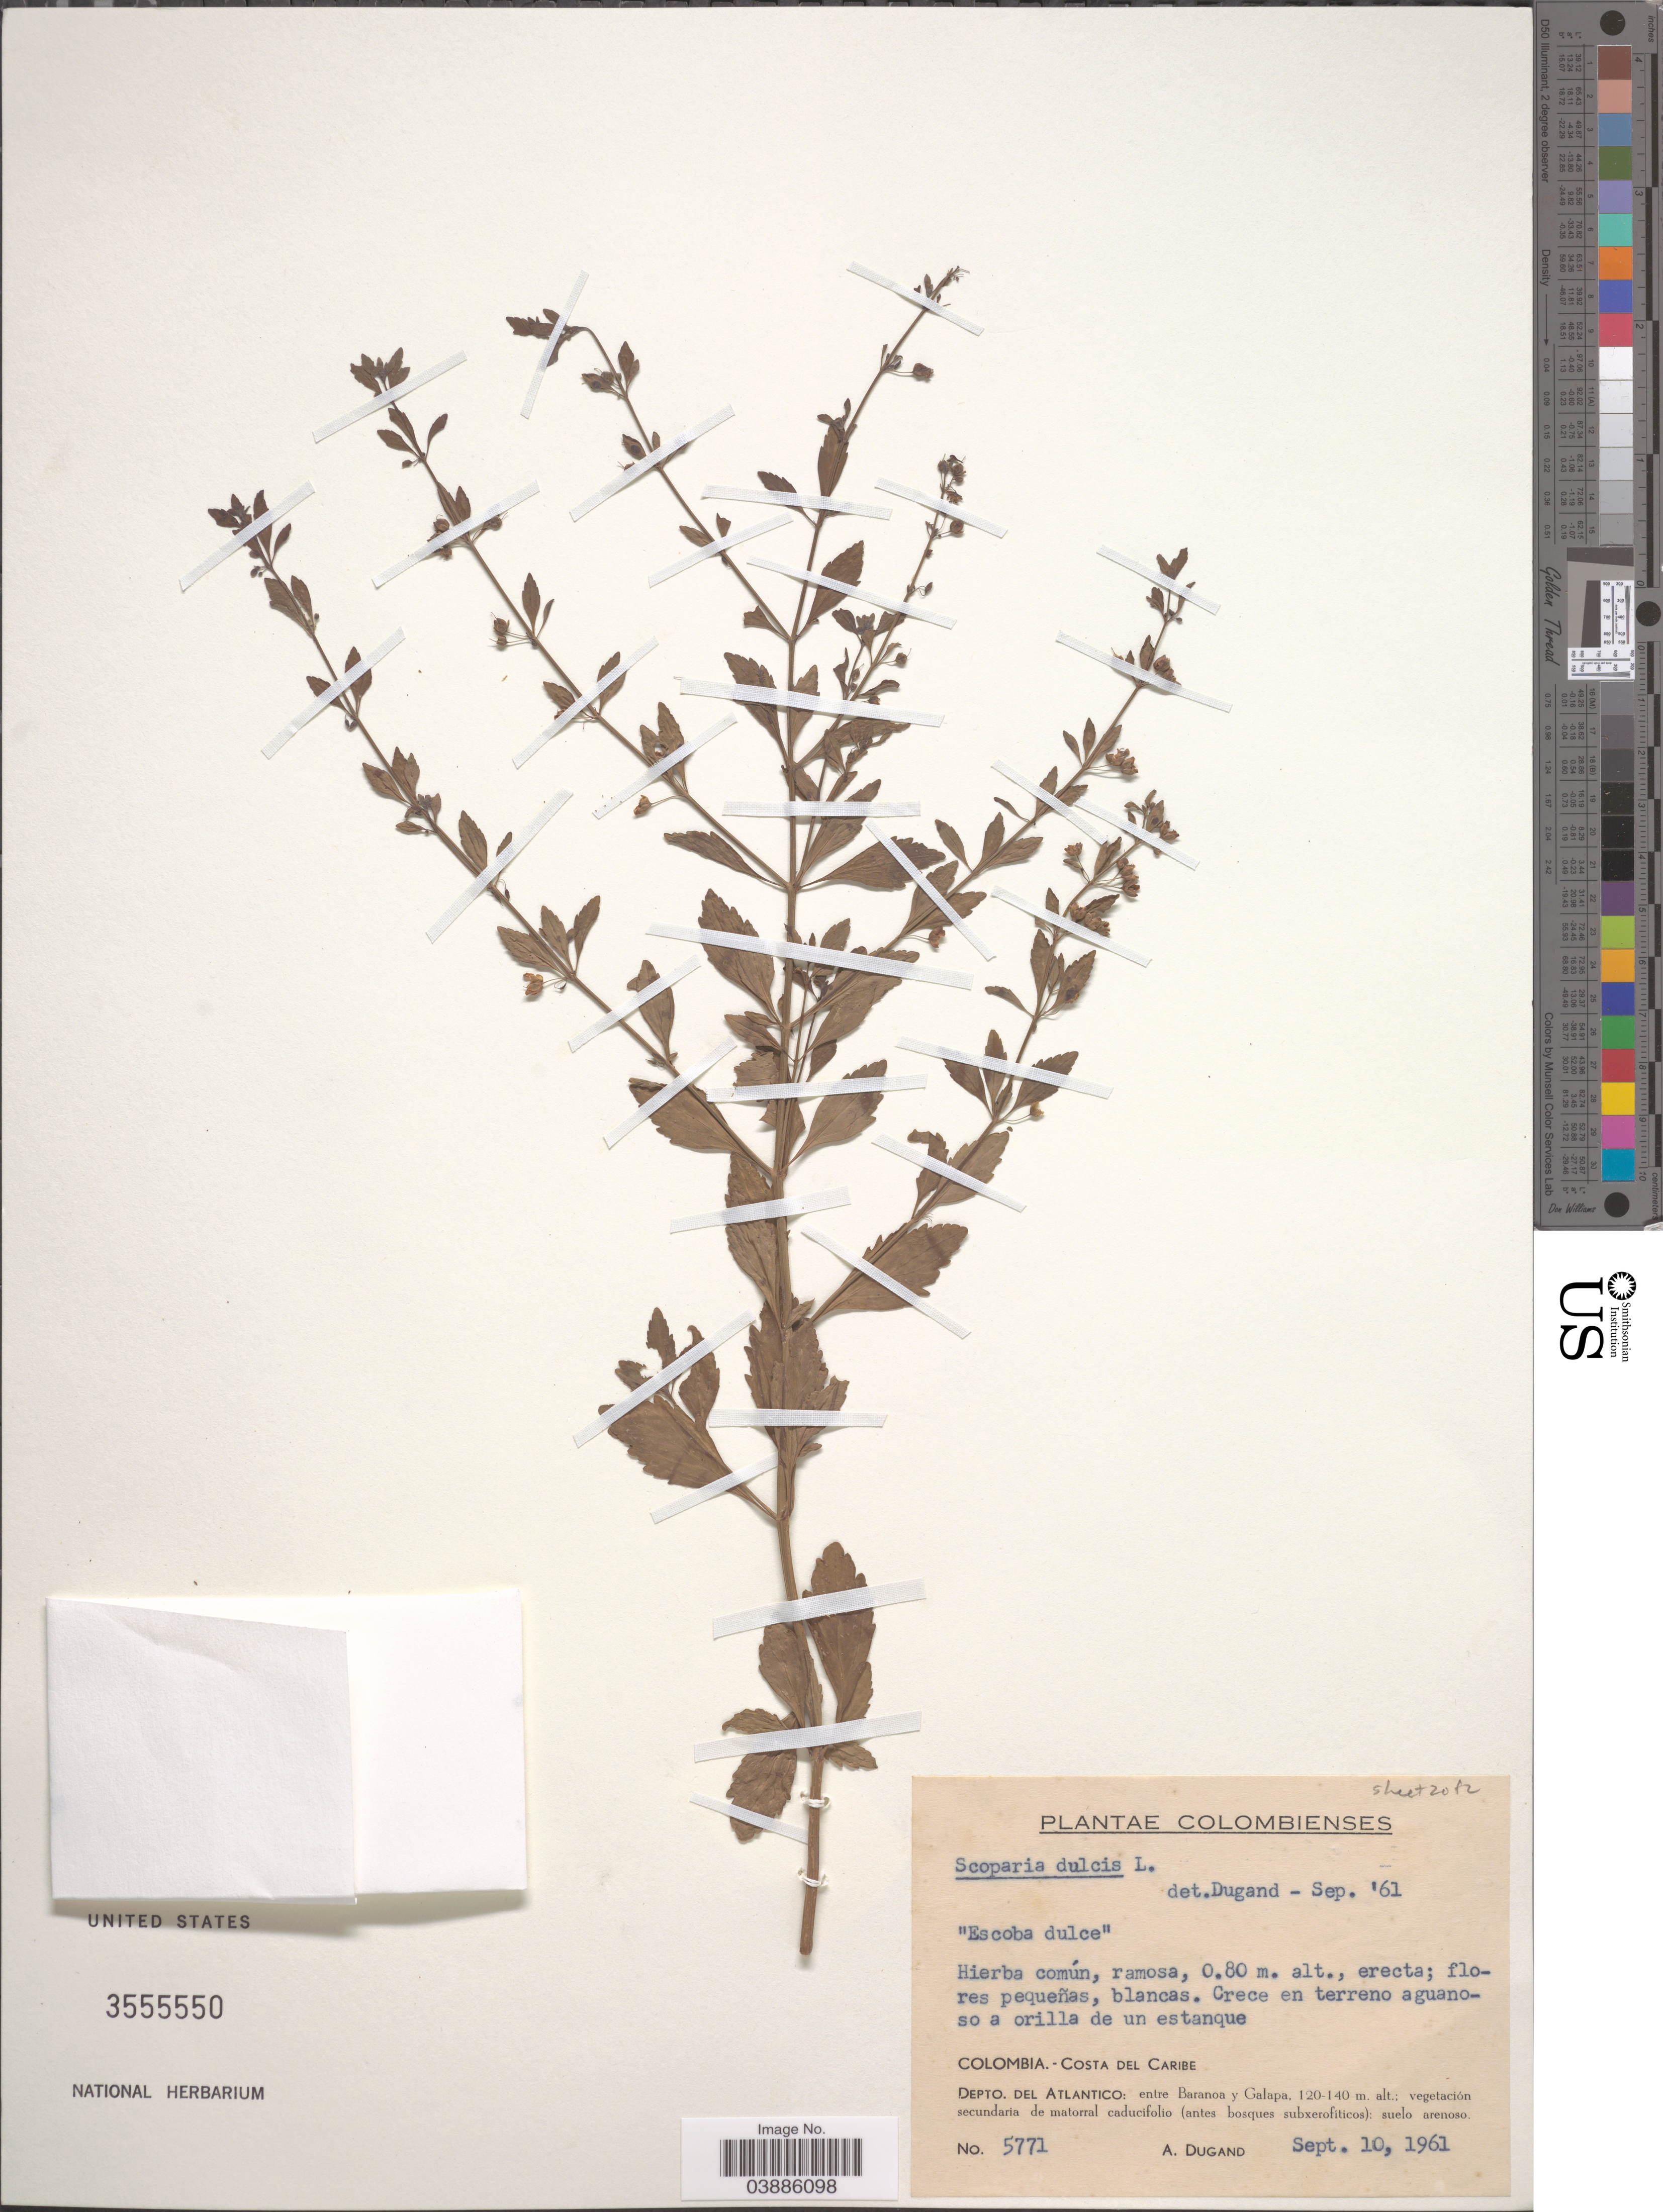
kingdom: Plantae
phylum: Tracheophyta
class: Magnoliopsida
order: Lamiales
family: Plantaginaceae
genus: Scoparia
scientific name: Scoparia dulcis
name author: L.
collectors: A. Dugand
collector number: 5771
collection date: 1961-09-10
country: Colombia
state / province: Atlántico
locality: Costa del Caribe. Depto. del Atlantico: entre Baranoa y Galapa.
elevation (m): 120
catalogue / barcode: US 3555550